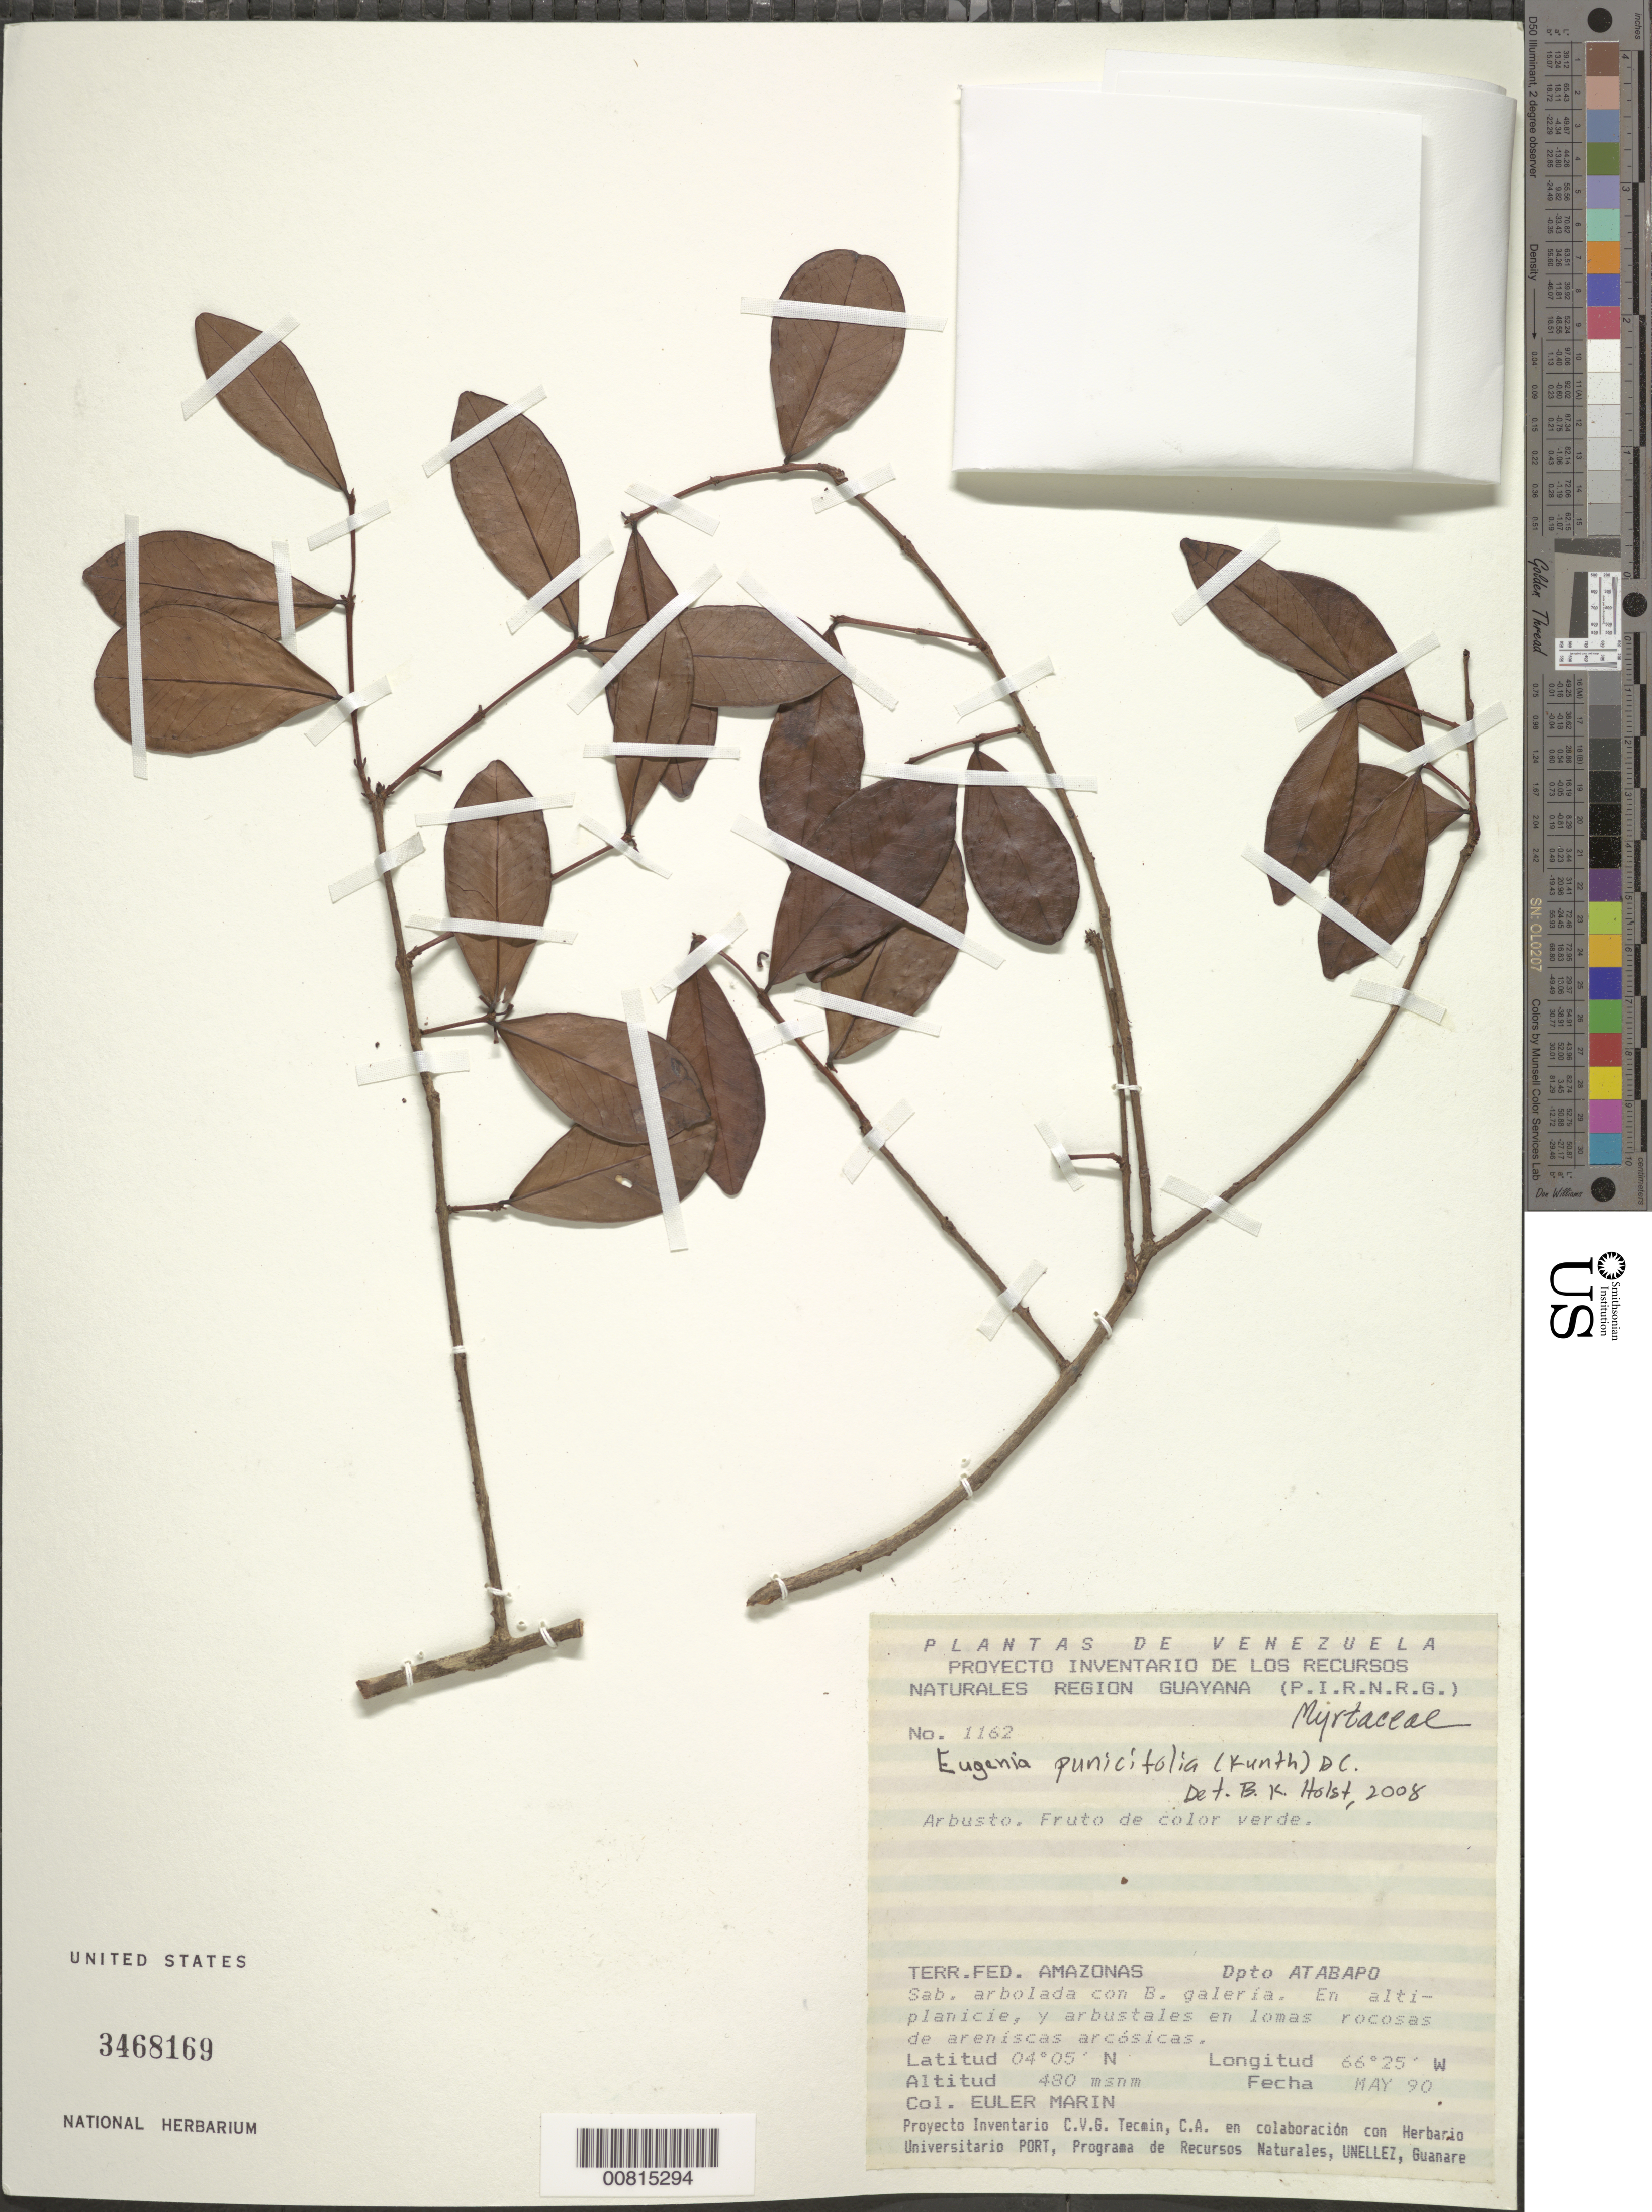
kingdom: Plantae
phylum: Tracheophyta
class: Magnoliopsida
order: Myrtales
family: Myrtaceae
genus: Eugenia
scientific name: Eugenia punicifolia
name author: (Kunth) DC.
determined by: Holst, Bruce K.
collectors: E. Marin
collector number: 1162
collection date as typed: May-90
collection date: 1990-05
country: Venezuela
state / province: Amazonas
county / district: Atabapo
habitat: Sabana arbolada con B. galeria; altiplanicie y arbustales en lomas rocosas de areniscas arcosicas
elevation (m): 480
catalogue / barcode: US 3468169